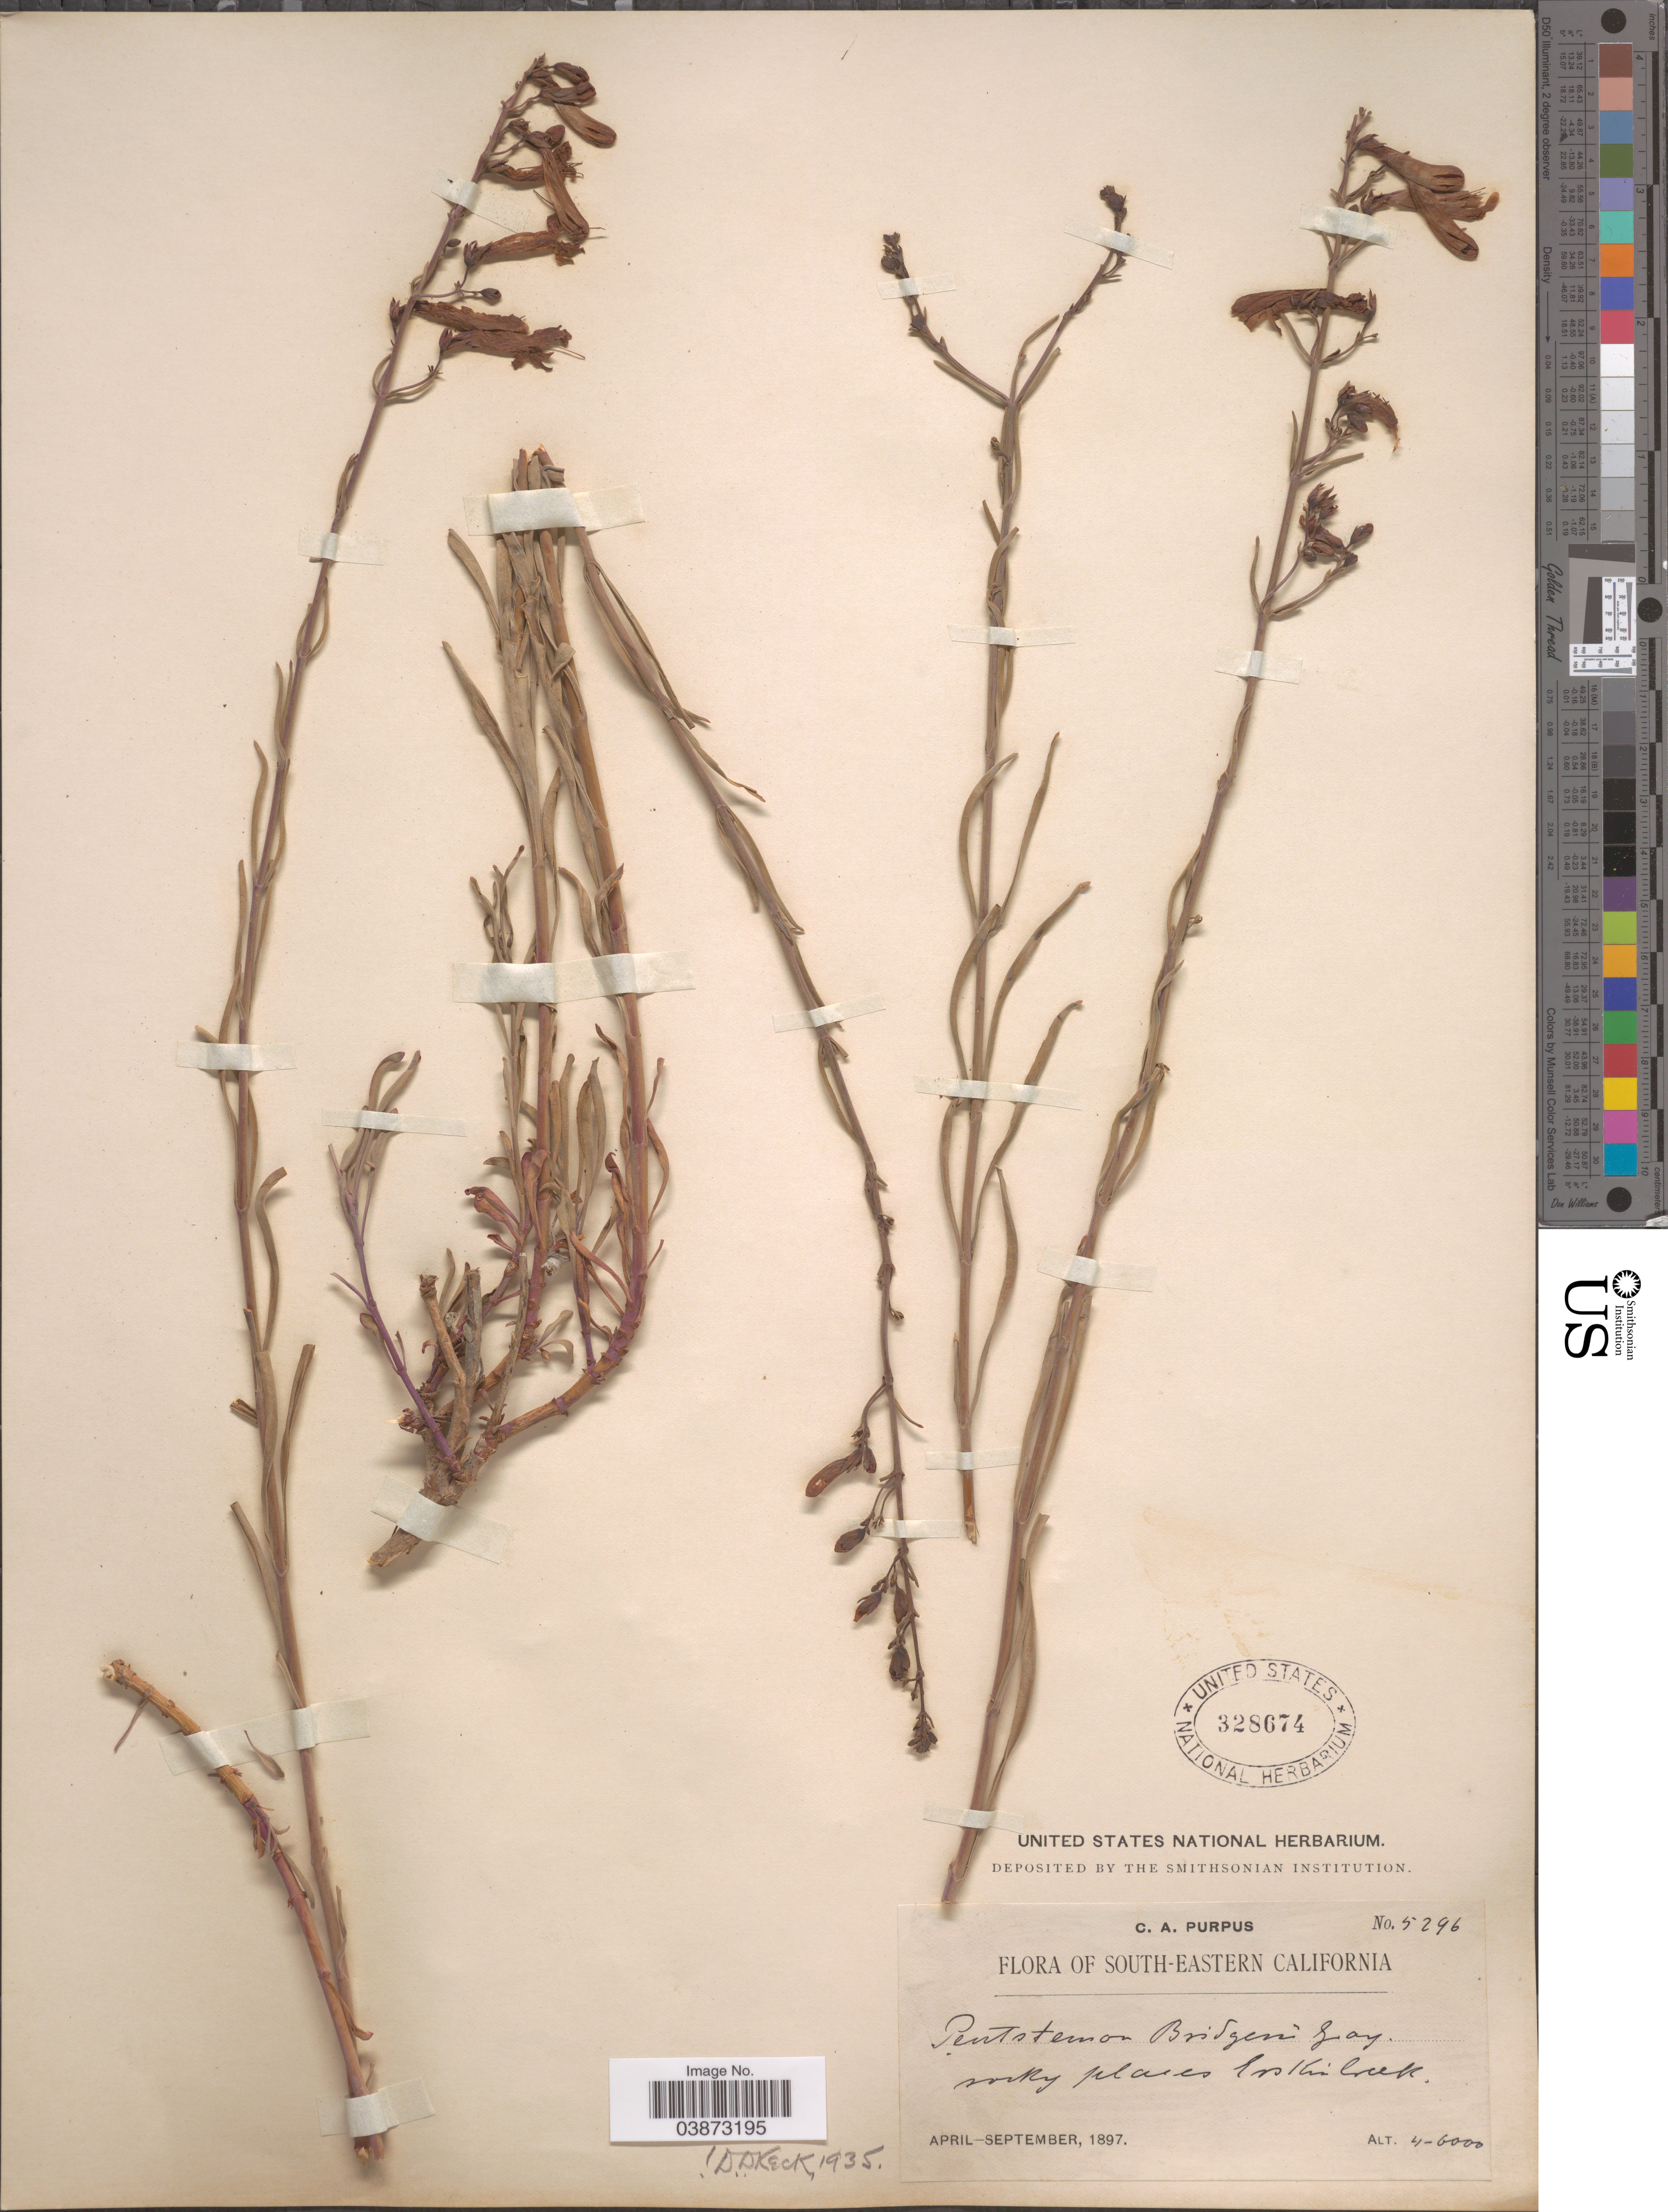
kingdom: Plantae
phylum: Tracheophyta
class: Magnoliopsida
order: Lamiales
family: Plantaginaceae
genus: Penstemon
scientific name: Penstemon bridgesii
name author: A. Gray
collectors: C. A. Purpus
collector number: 5296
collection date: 1897-04/1897-09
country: United States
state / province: California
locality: South-Eastern California. Rocky places Erskine Creek.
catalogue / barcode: US 328674